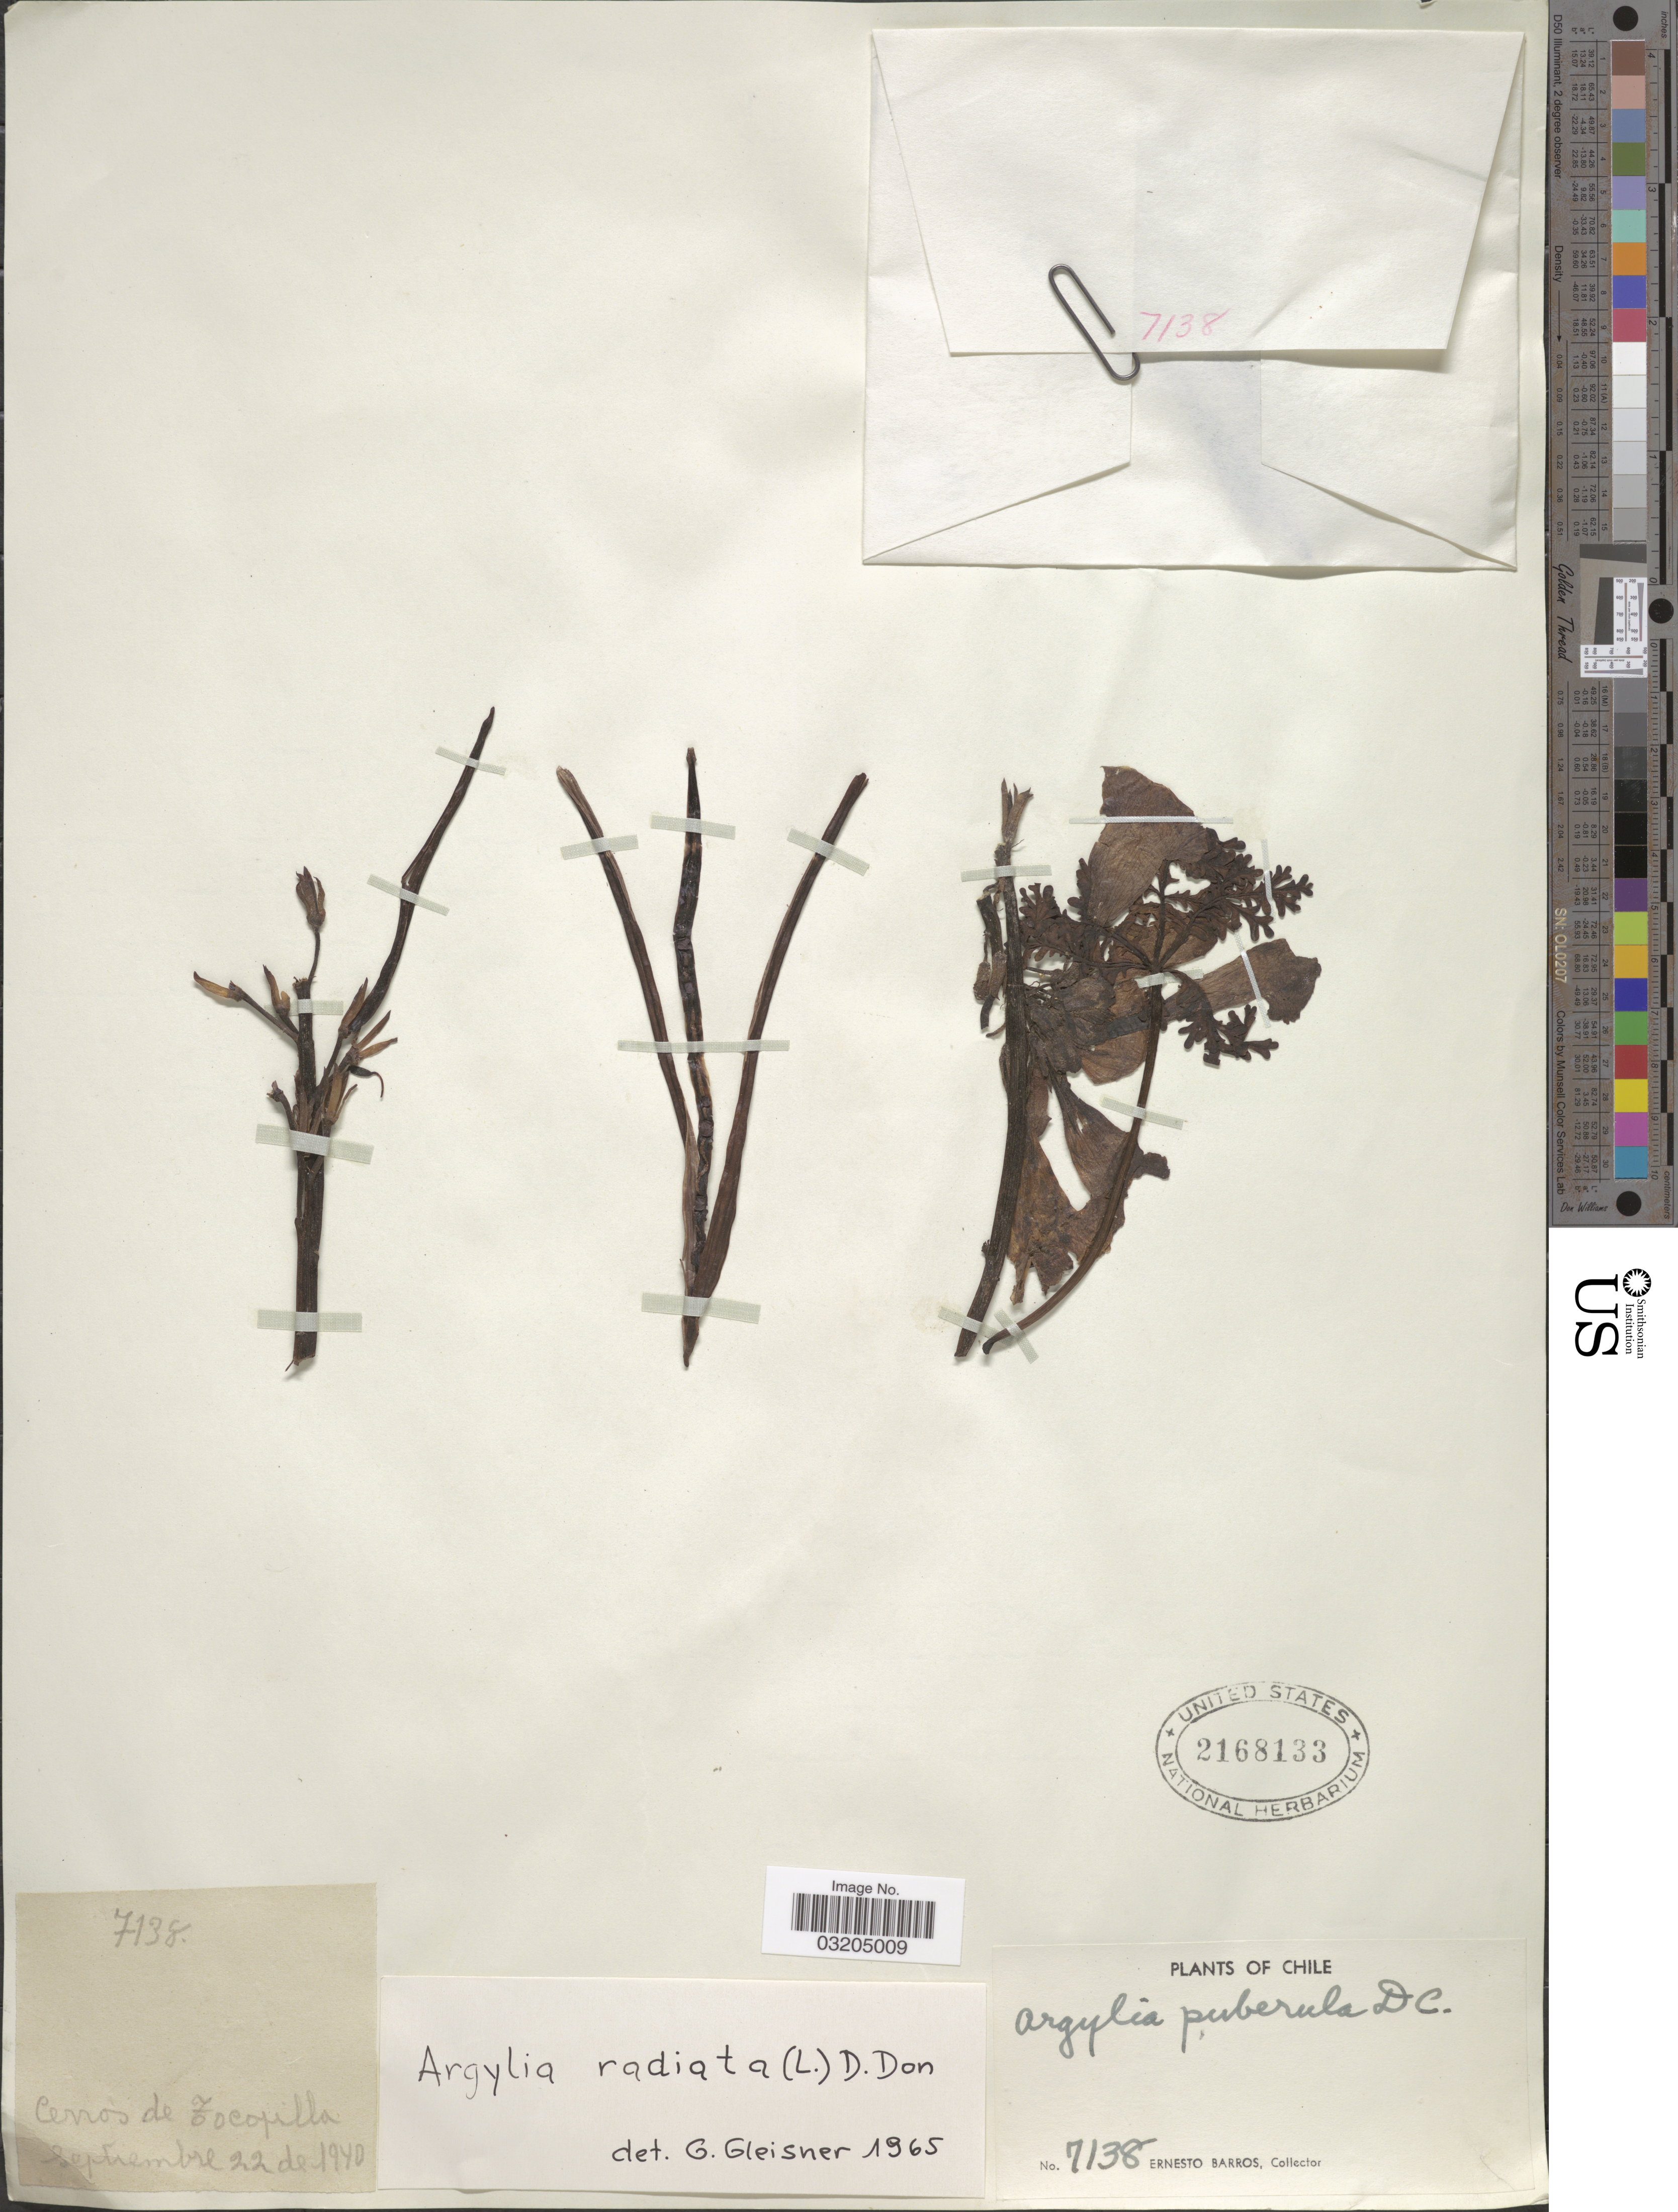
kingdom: Plantae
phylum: Tracheophyta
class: Magnoliopsida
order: Lamiales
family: Bignoniaceae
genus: Argylia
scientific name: Argylia radiata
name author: (L.) D. Don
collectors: E. Barros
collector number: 7138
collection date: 1940-09-22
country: Chile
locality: Cerros de Tocopilla.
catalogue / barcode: US 2168133